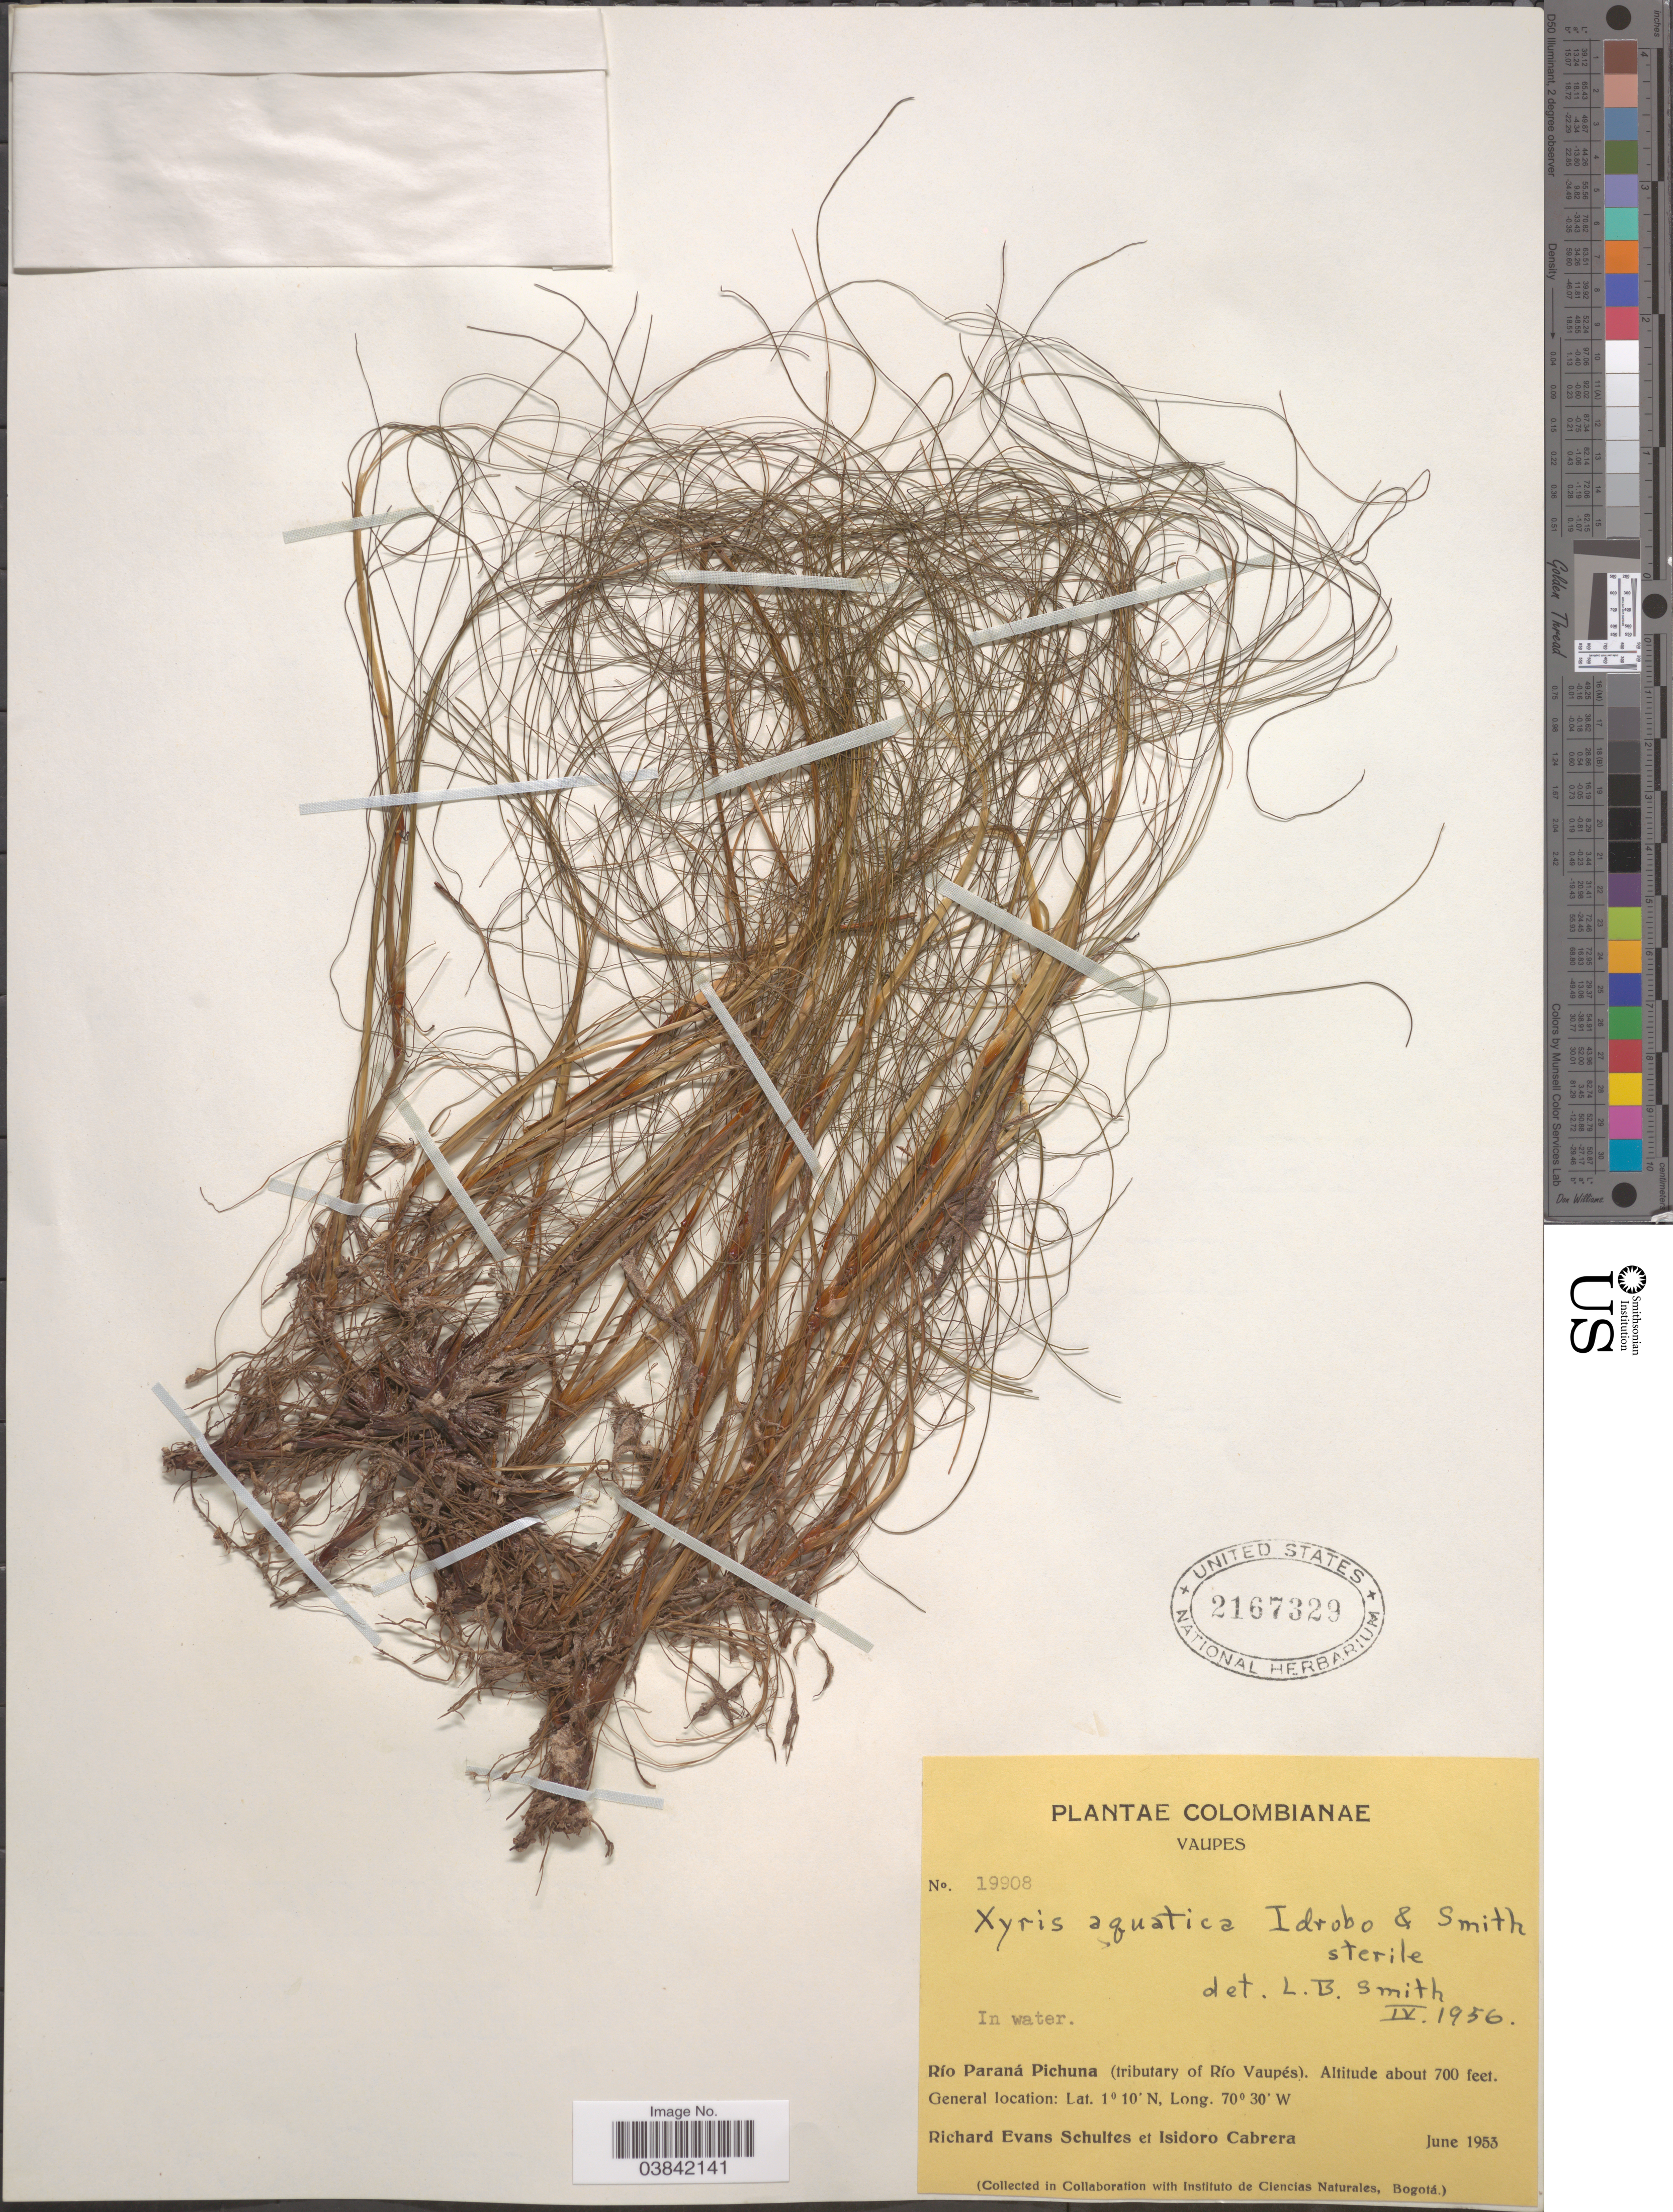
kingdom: Plantae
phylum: Tracheophyta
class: Liliopsida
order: Poales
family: Xyridaceae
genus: Xyris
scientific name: Xyris aquatica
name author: Idrobo & L.B. Sm.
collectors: R. E. Schultes & I. Cabrera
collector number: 19908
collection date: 1953-06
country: Colombia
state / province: Vaupés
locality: Río Paraná Pichuna (tributary of Río Vaupés).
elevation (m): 213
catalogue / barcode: US 2167329